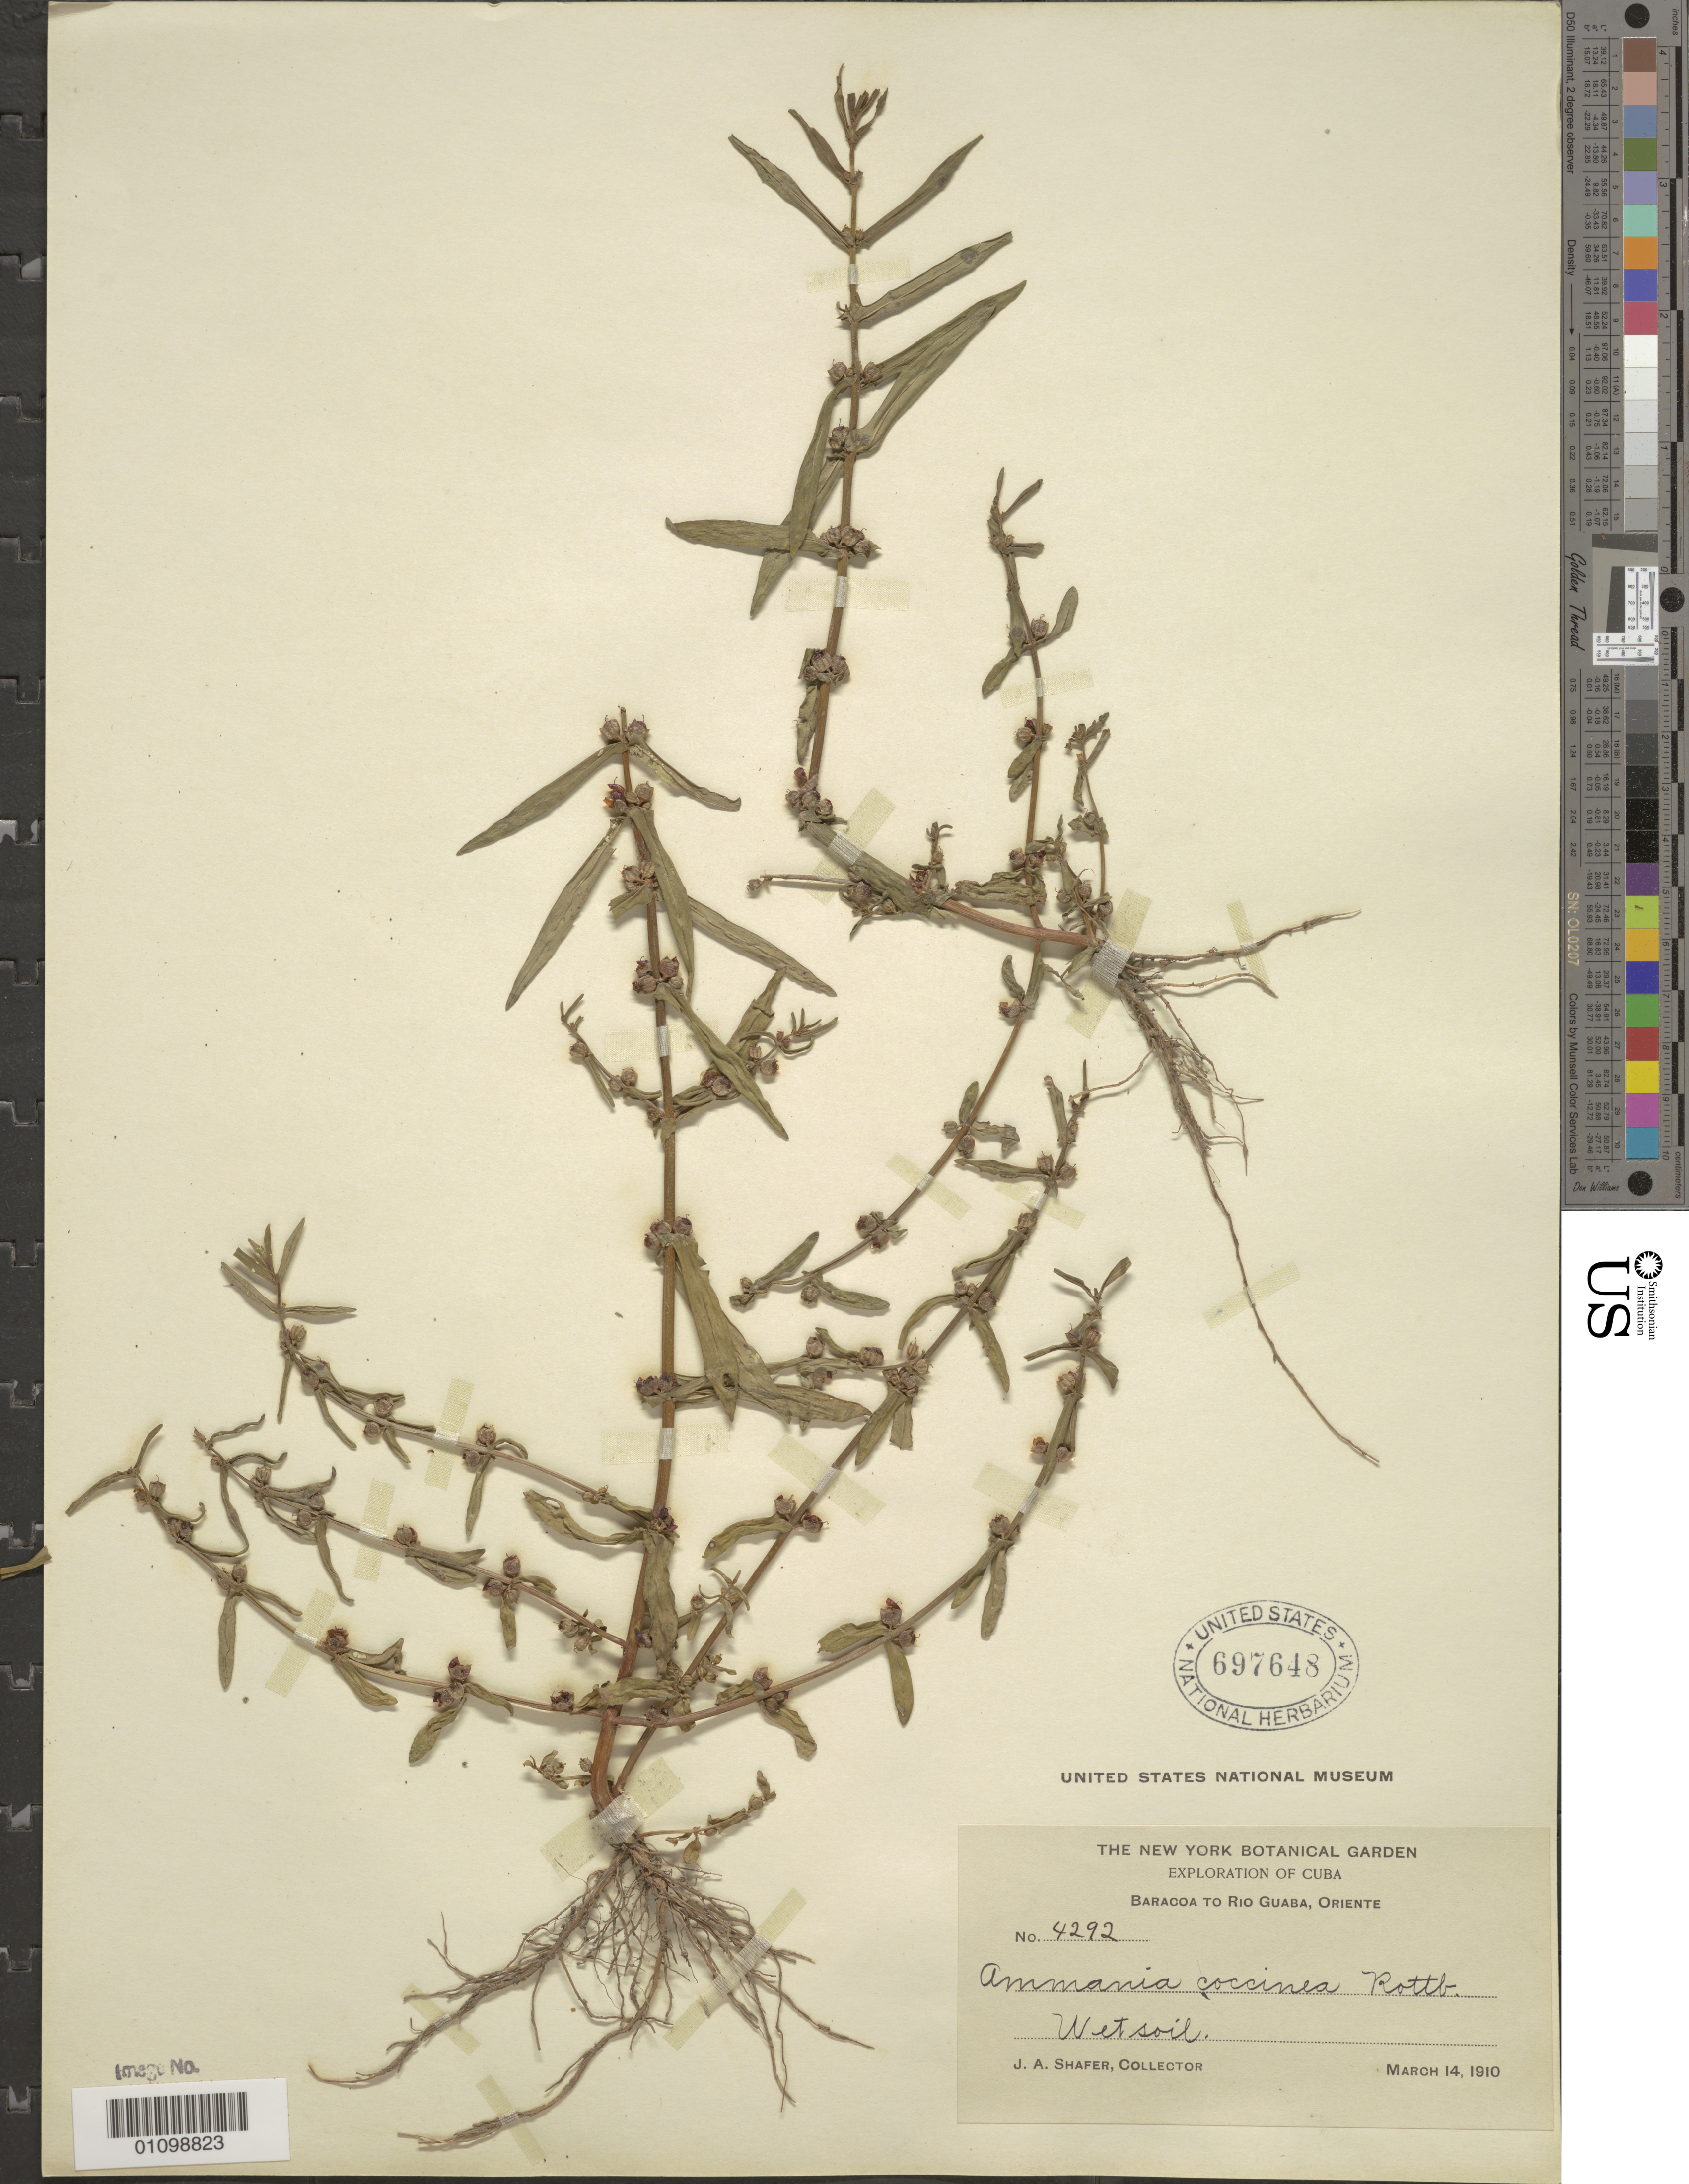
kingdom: Plantae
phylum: Tracheophyta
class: Magnoliopsida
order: Myrtales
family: Lythraceae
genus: Ammannia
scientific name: Ammannia coccinea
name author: Rottb.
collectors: J. A. Shafer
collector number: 4292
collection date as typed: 14 Mar 1910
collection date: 1910-03-14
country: Cuba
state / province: Guantanamo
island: Cuba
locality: Baracoa to Rio Guaba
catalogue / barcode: US 697648